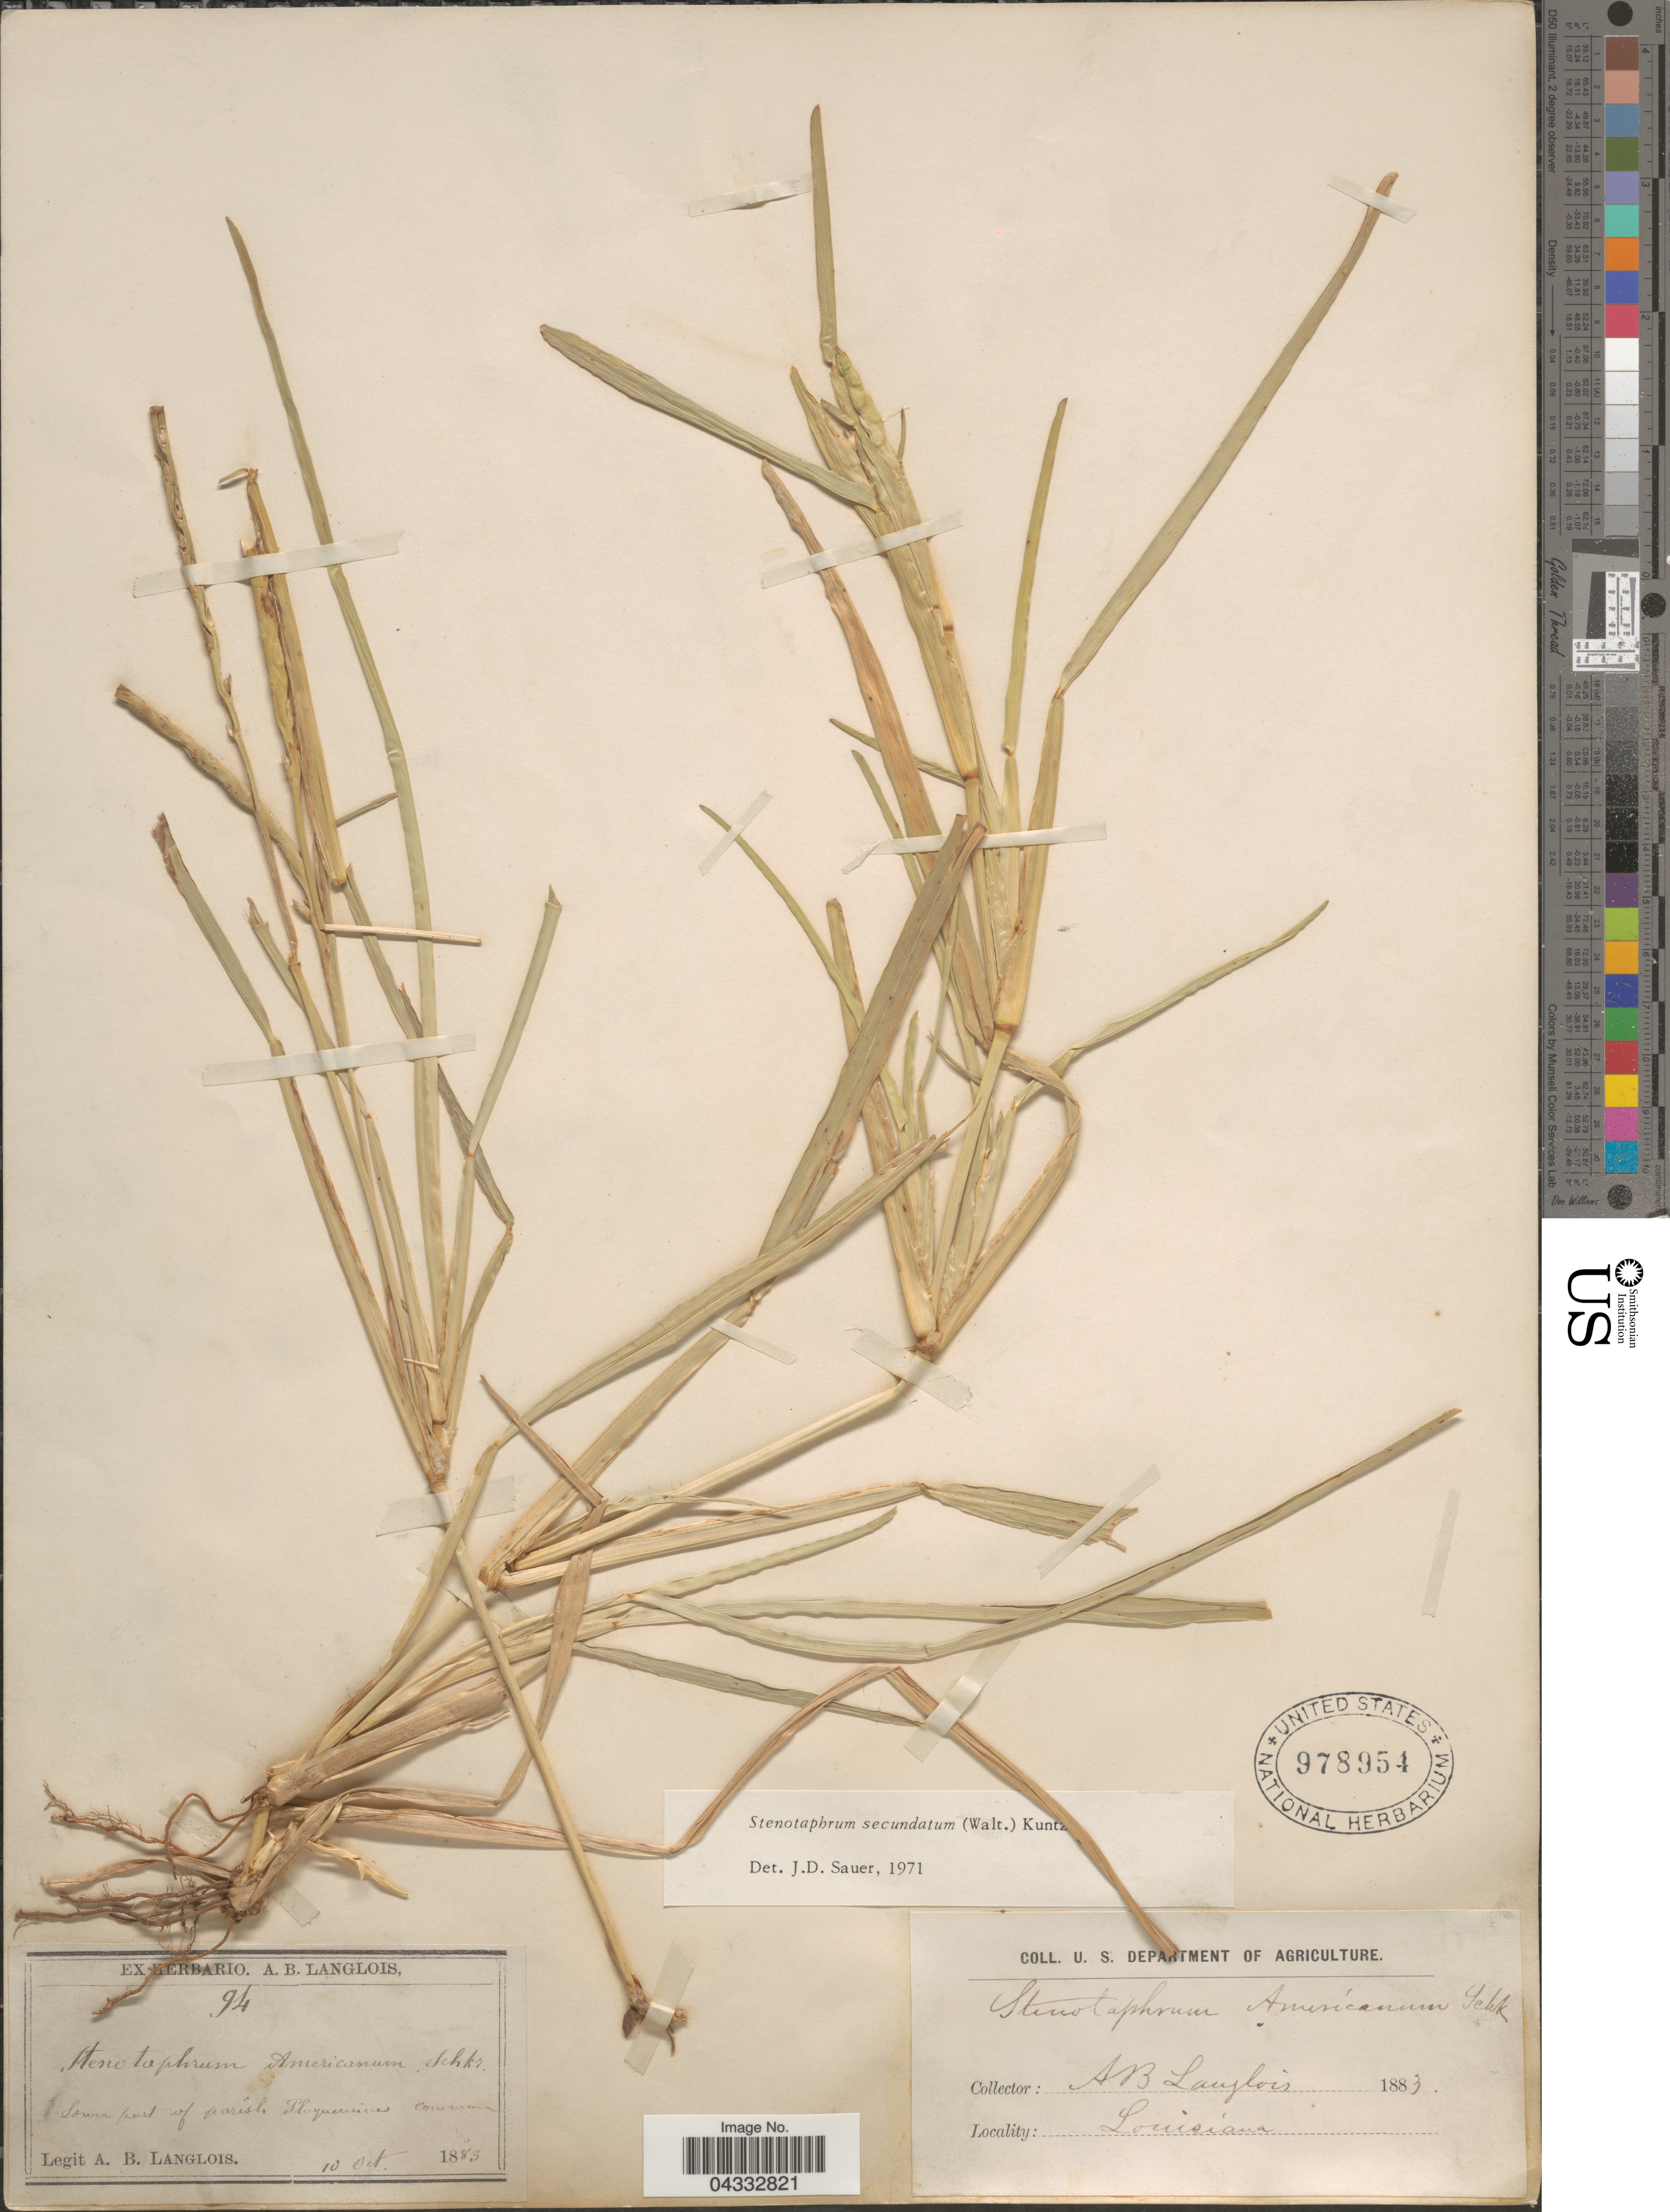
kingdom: Plantae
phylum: Tracheophyta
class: Liliopsida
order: Poales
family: Poaceae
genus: Stenotaphrum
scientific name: Stenotaphrum secundatum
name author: (Walter) Kuntze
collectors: A. Langlois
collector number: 94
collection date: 1883-10-10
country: United States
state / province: Louisiana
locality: Lower part of parish Plaquemines.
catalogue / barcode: US 978954